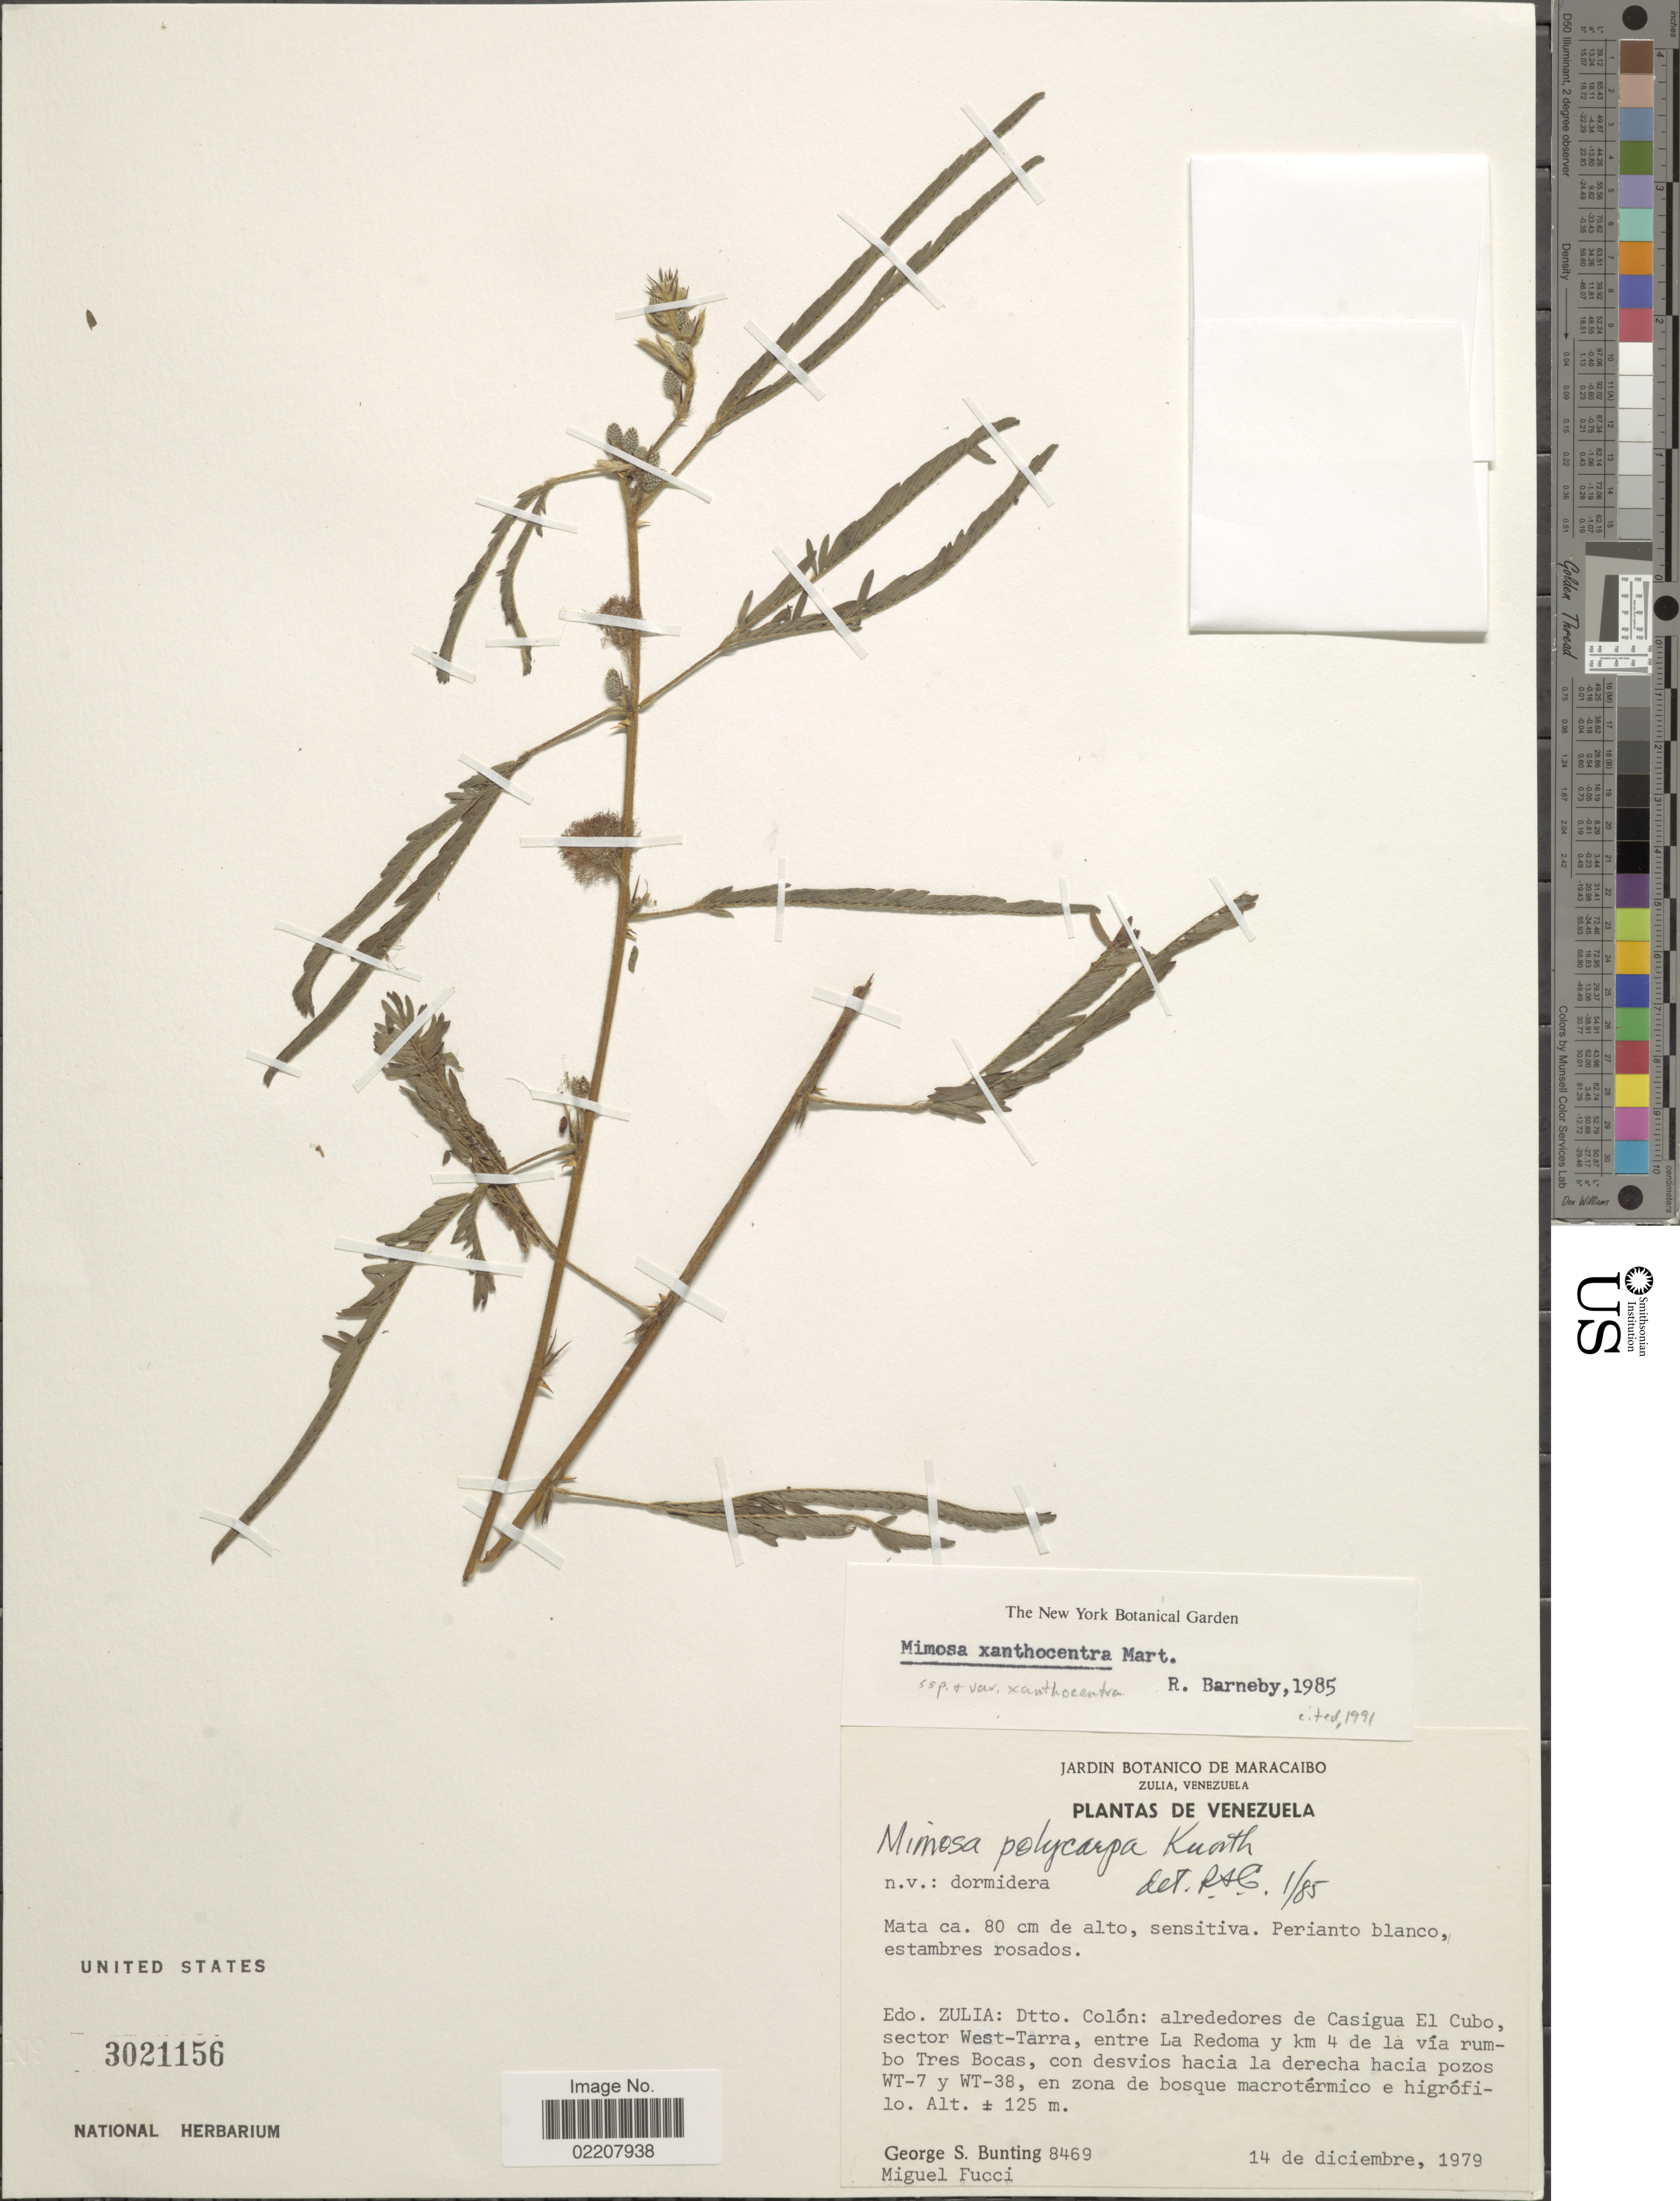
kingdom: Plantae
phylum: Tracheophyta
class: Magnoliopsida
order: Fabales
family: Fabaceae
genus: Mimosa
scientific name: Mimosa xanthocentra subsp. xanthocentra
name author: Mart.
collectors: G. S. Bunting & M. Fucci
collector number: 8469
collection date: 1979-12-14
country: Venezuela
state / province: Zulia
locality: Dtto. Colon: alrededores de Casigua El Cubo, sector West-Tarra, entre La Redoma y km 4 dela via rumbo Tres Bocas, con desvios hacia la derecha hacia pozos WT-7 y WT-38, en zona de bosque macrotermico e higrofilo.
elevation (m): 125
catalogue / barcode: US 3021156